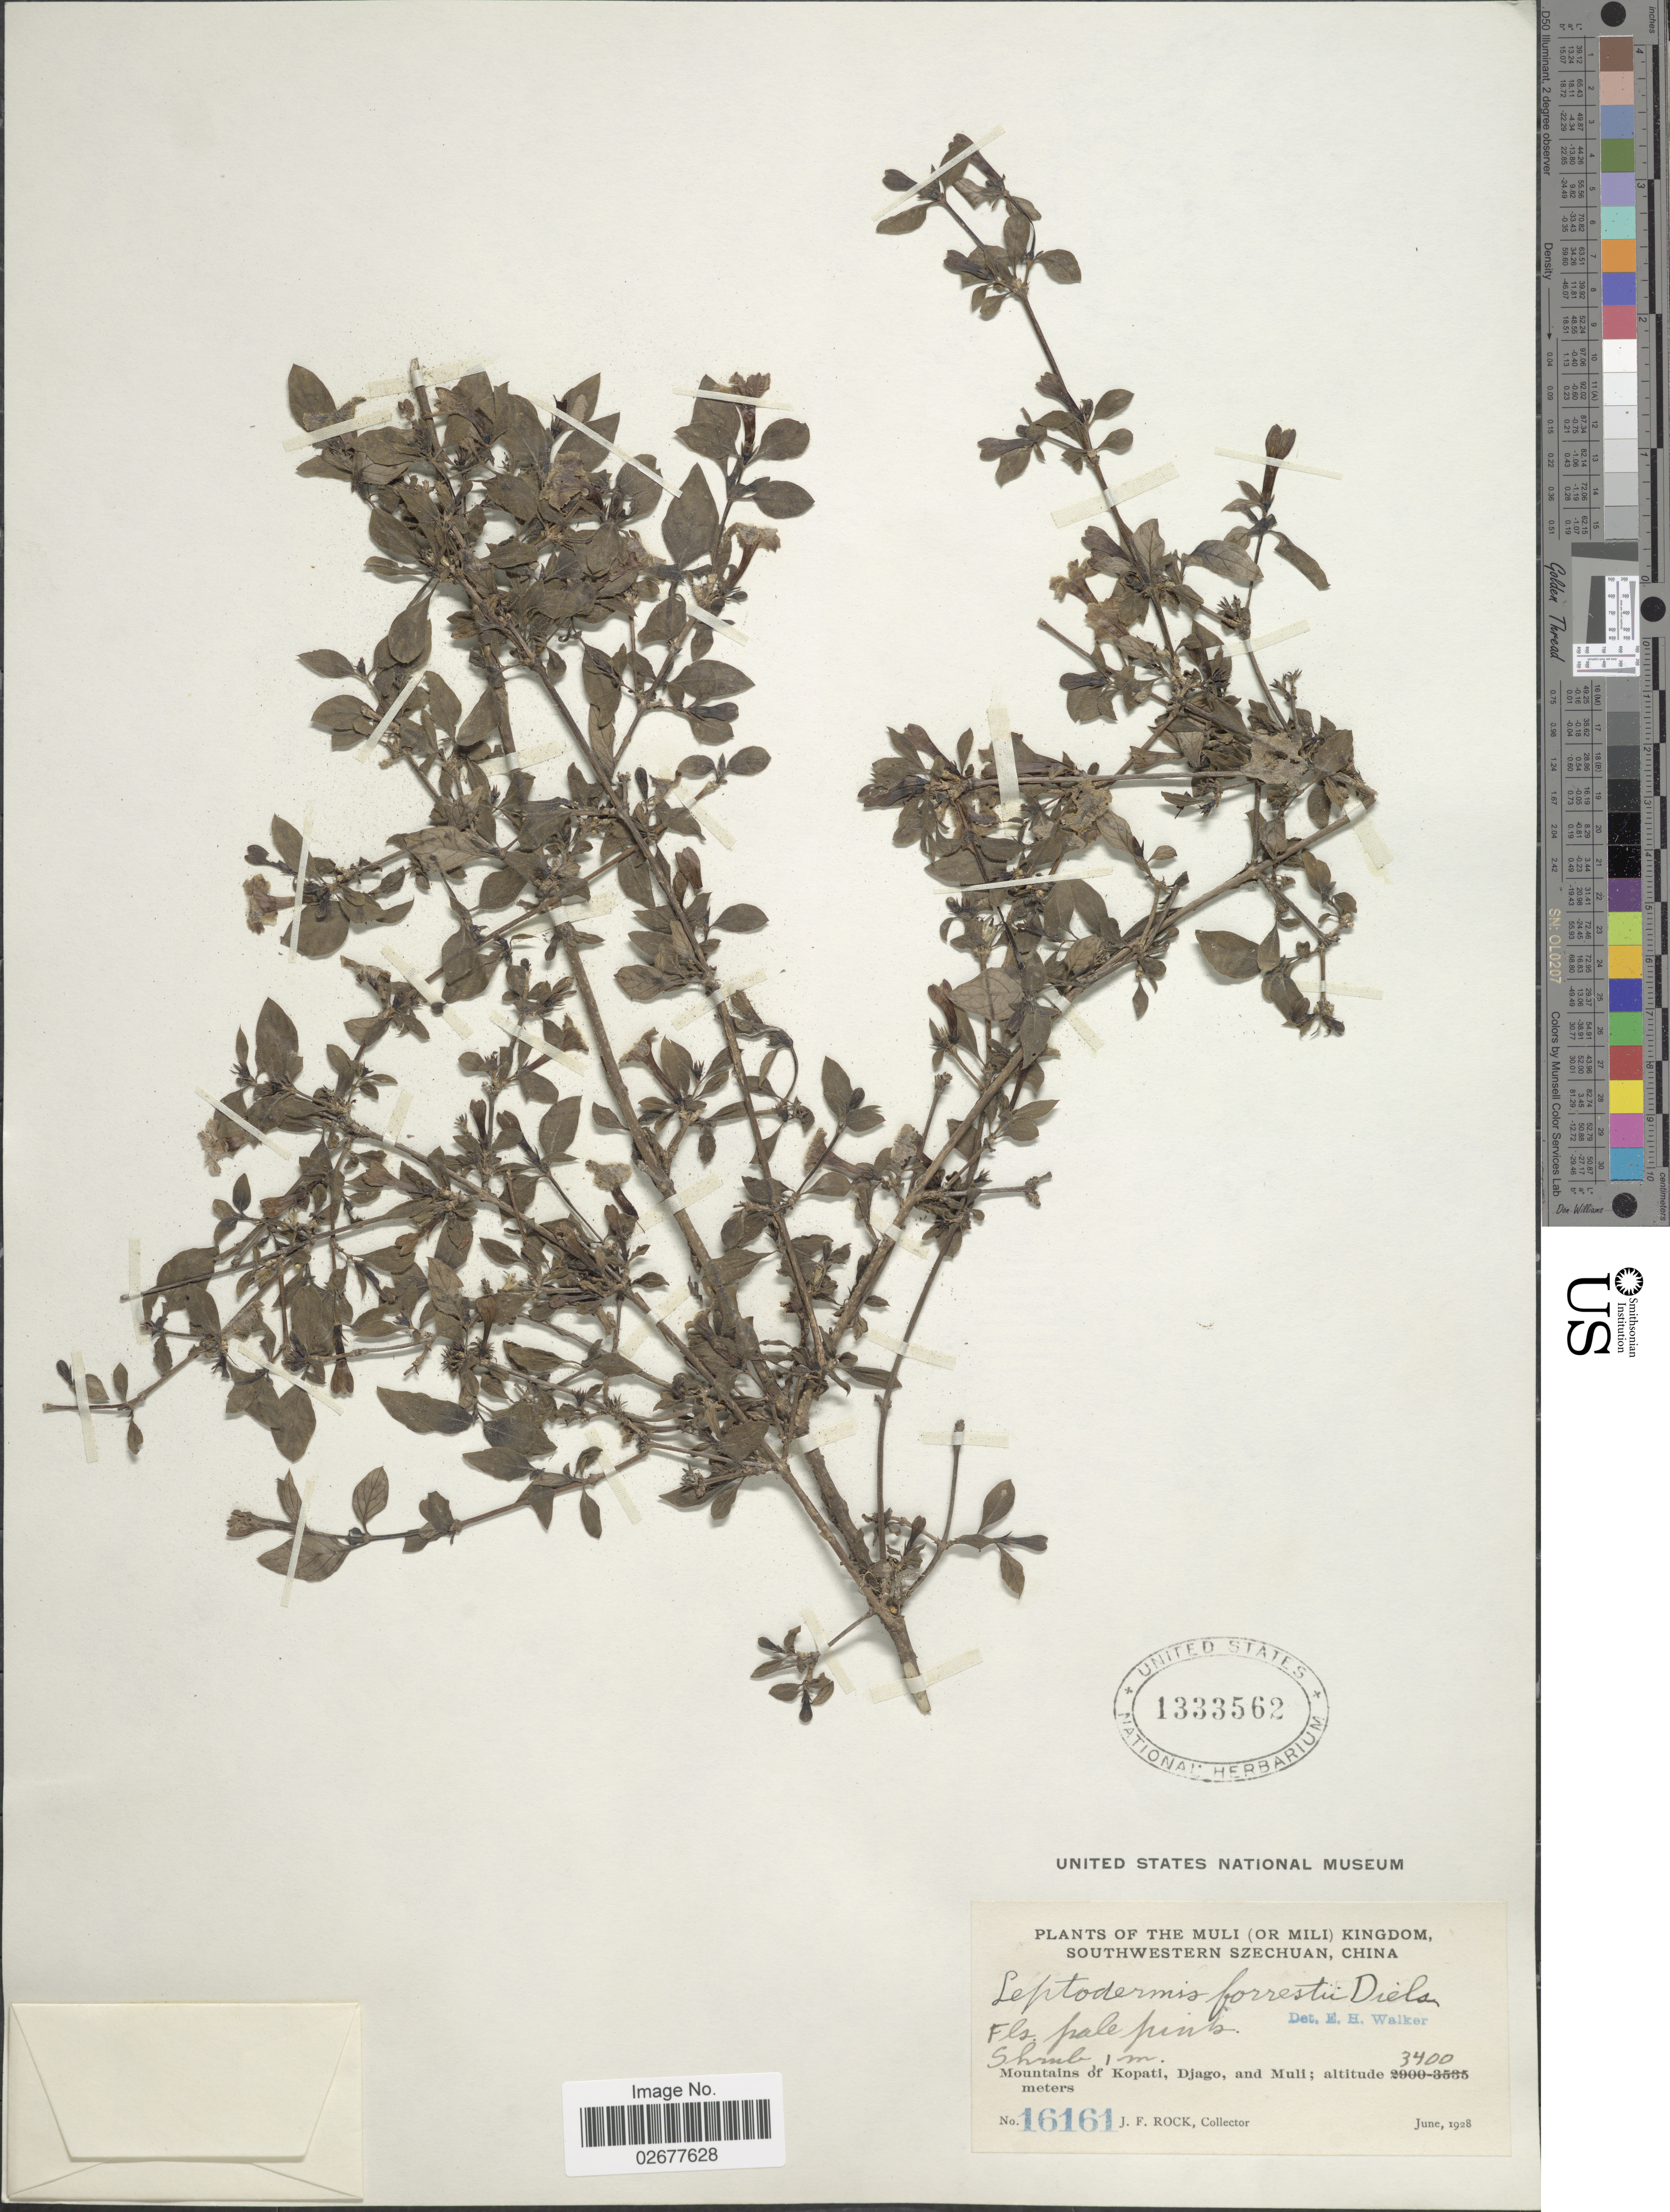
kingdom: Plantae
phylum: Tracheophyta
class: Magnoliopsida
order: Gentianales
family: Rubiaceae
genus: Leptodermis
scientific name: Leptodermis forrestii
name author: Diels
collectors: J. Rock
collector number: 16161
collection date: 1928-06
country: China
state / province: Sichuan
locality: Muli (Mili) Kingdom, southwestern Szechuan. Mountains of Kopati, Djago, and Muli.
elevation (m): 3400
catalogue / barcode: US 1333562